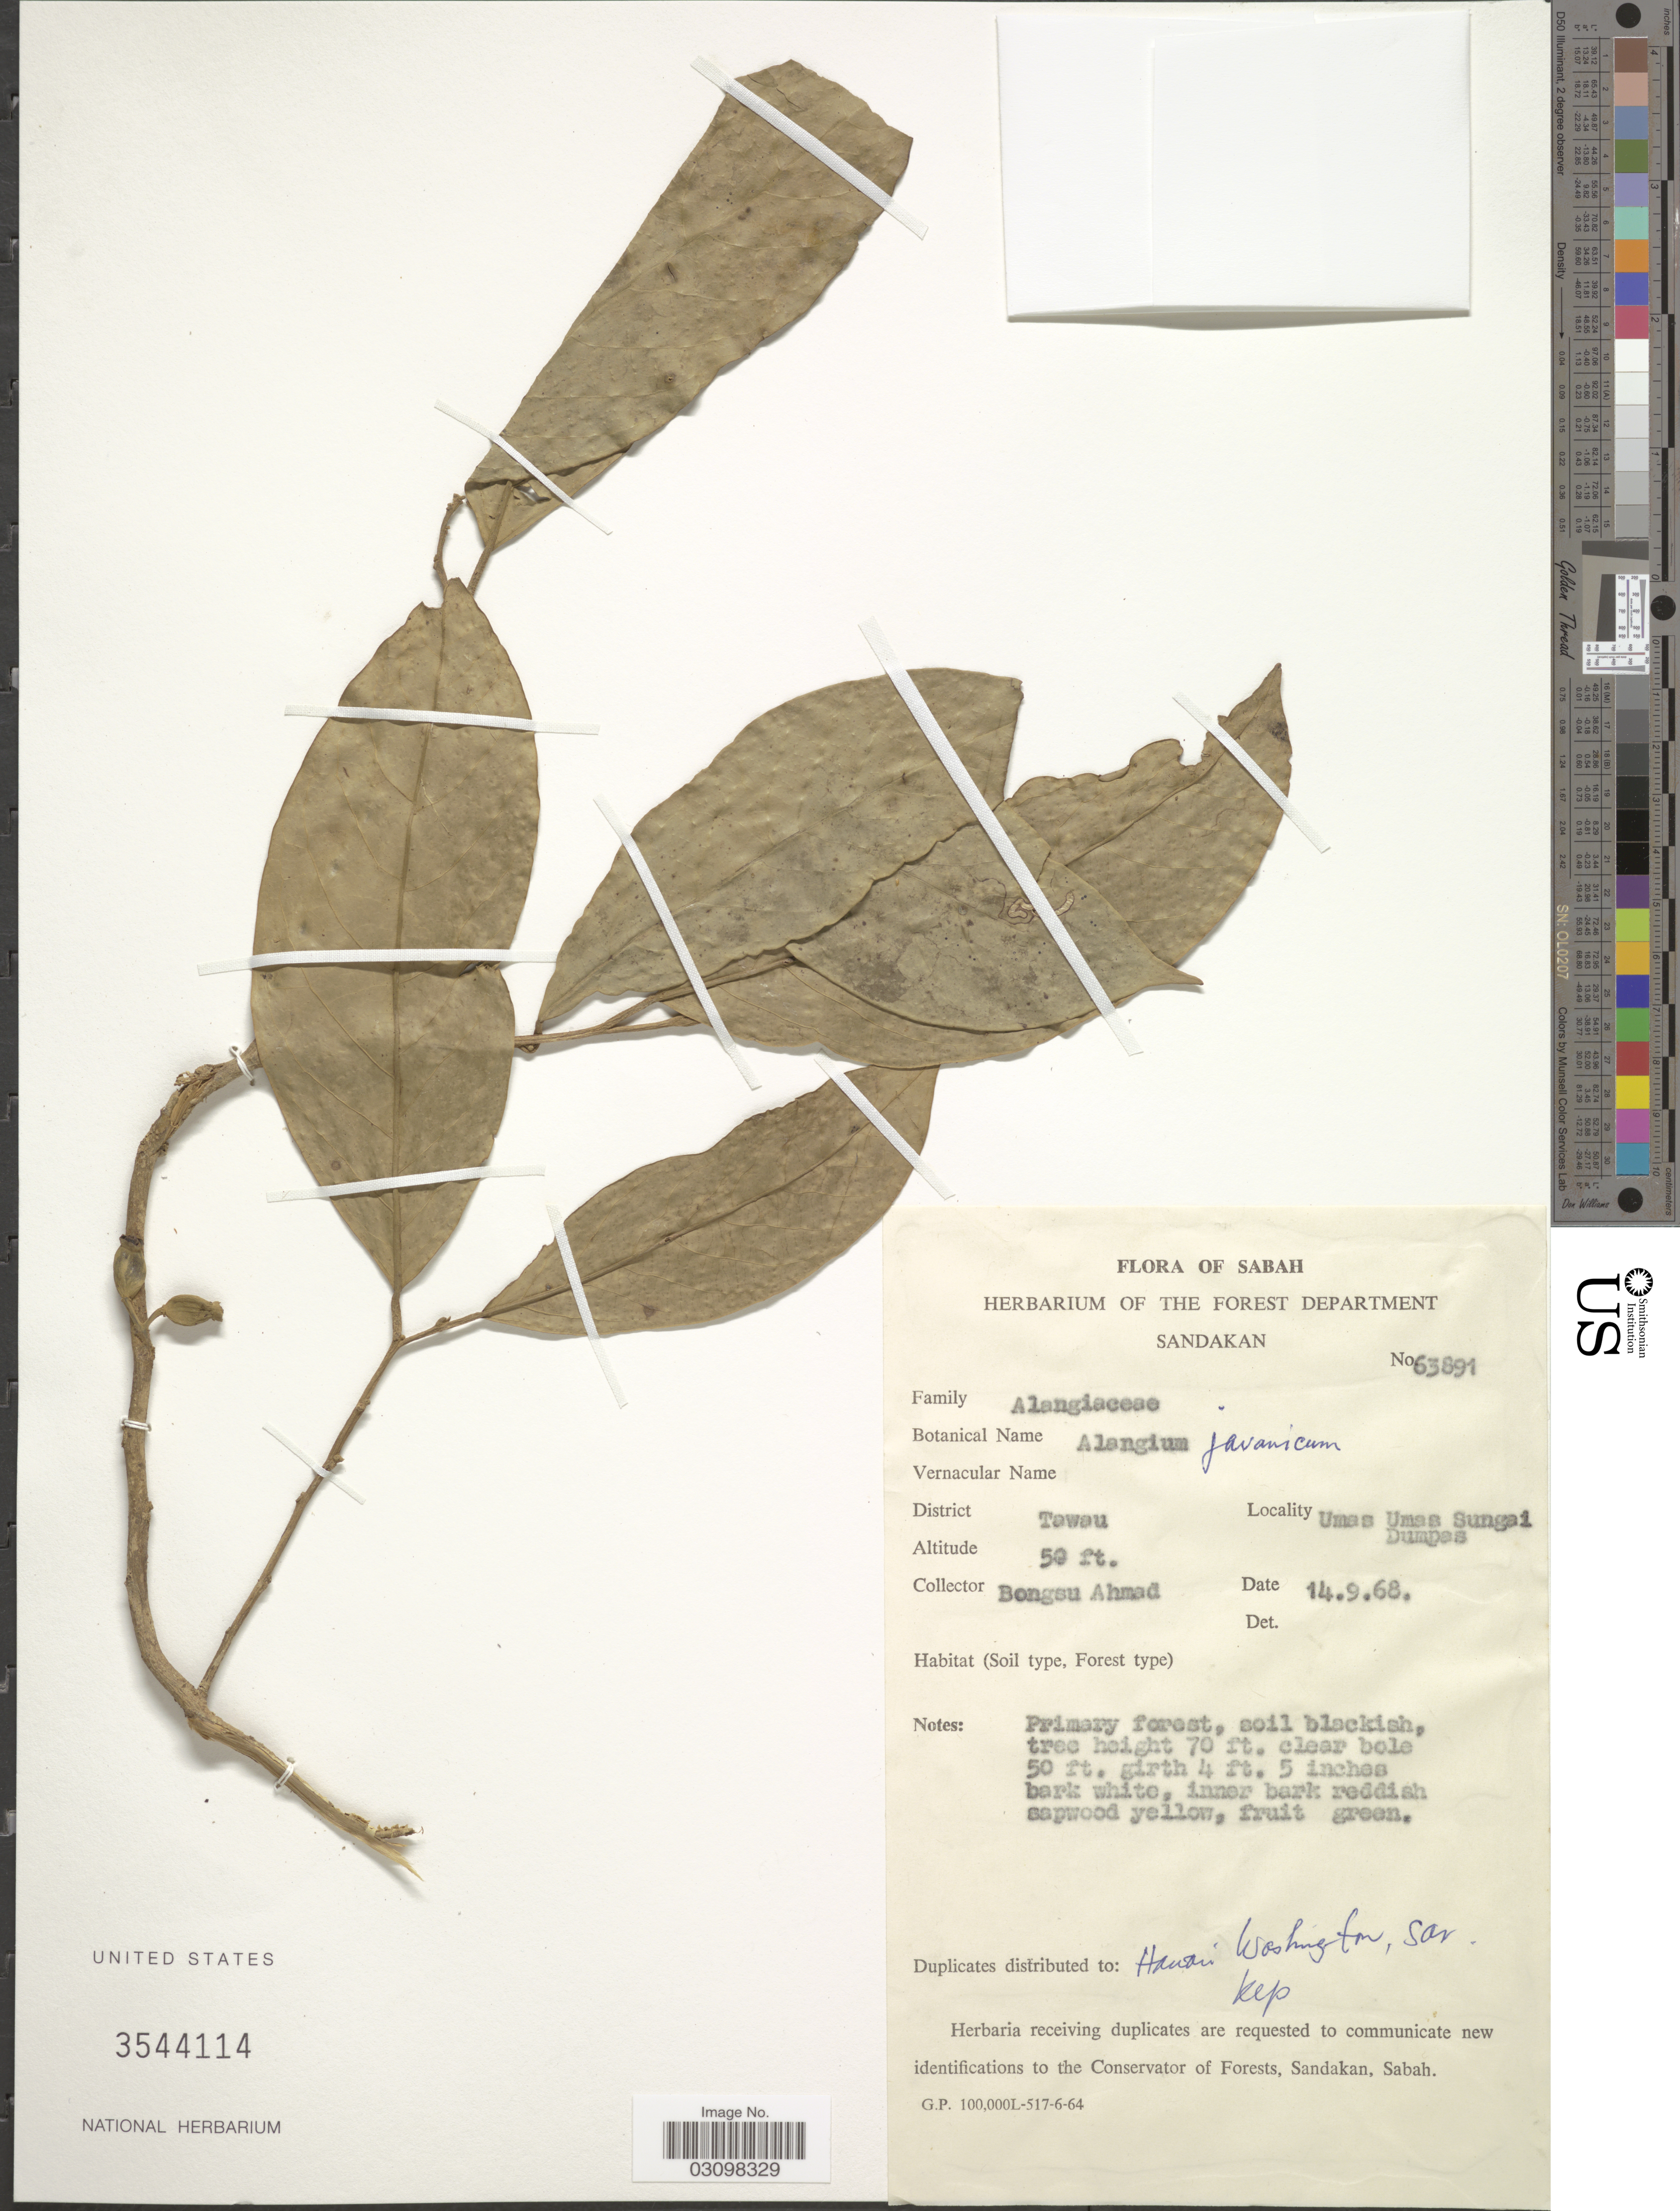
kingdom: Plantae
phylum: Tracheophyta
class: Magnoliopsida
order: Cornales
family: Cornaceae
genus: Alangium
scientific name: Alangium javanicum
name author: (Blume) Wangerin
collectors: B. Ahmad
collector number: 63891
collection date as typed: Transcribed d/m/y: 14/9/68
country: Malaysia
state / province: Sabah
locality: District Tawau. Umas Umas Sungai Dumpas.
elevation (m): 15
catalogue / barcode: US 3544114